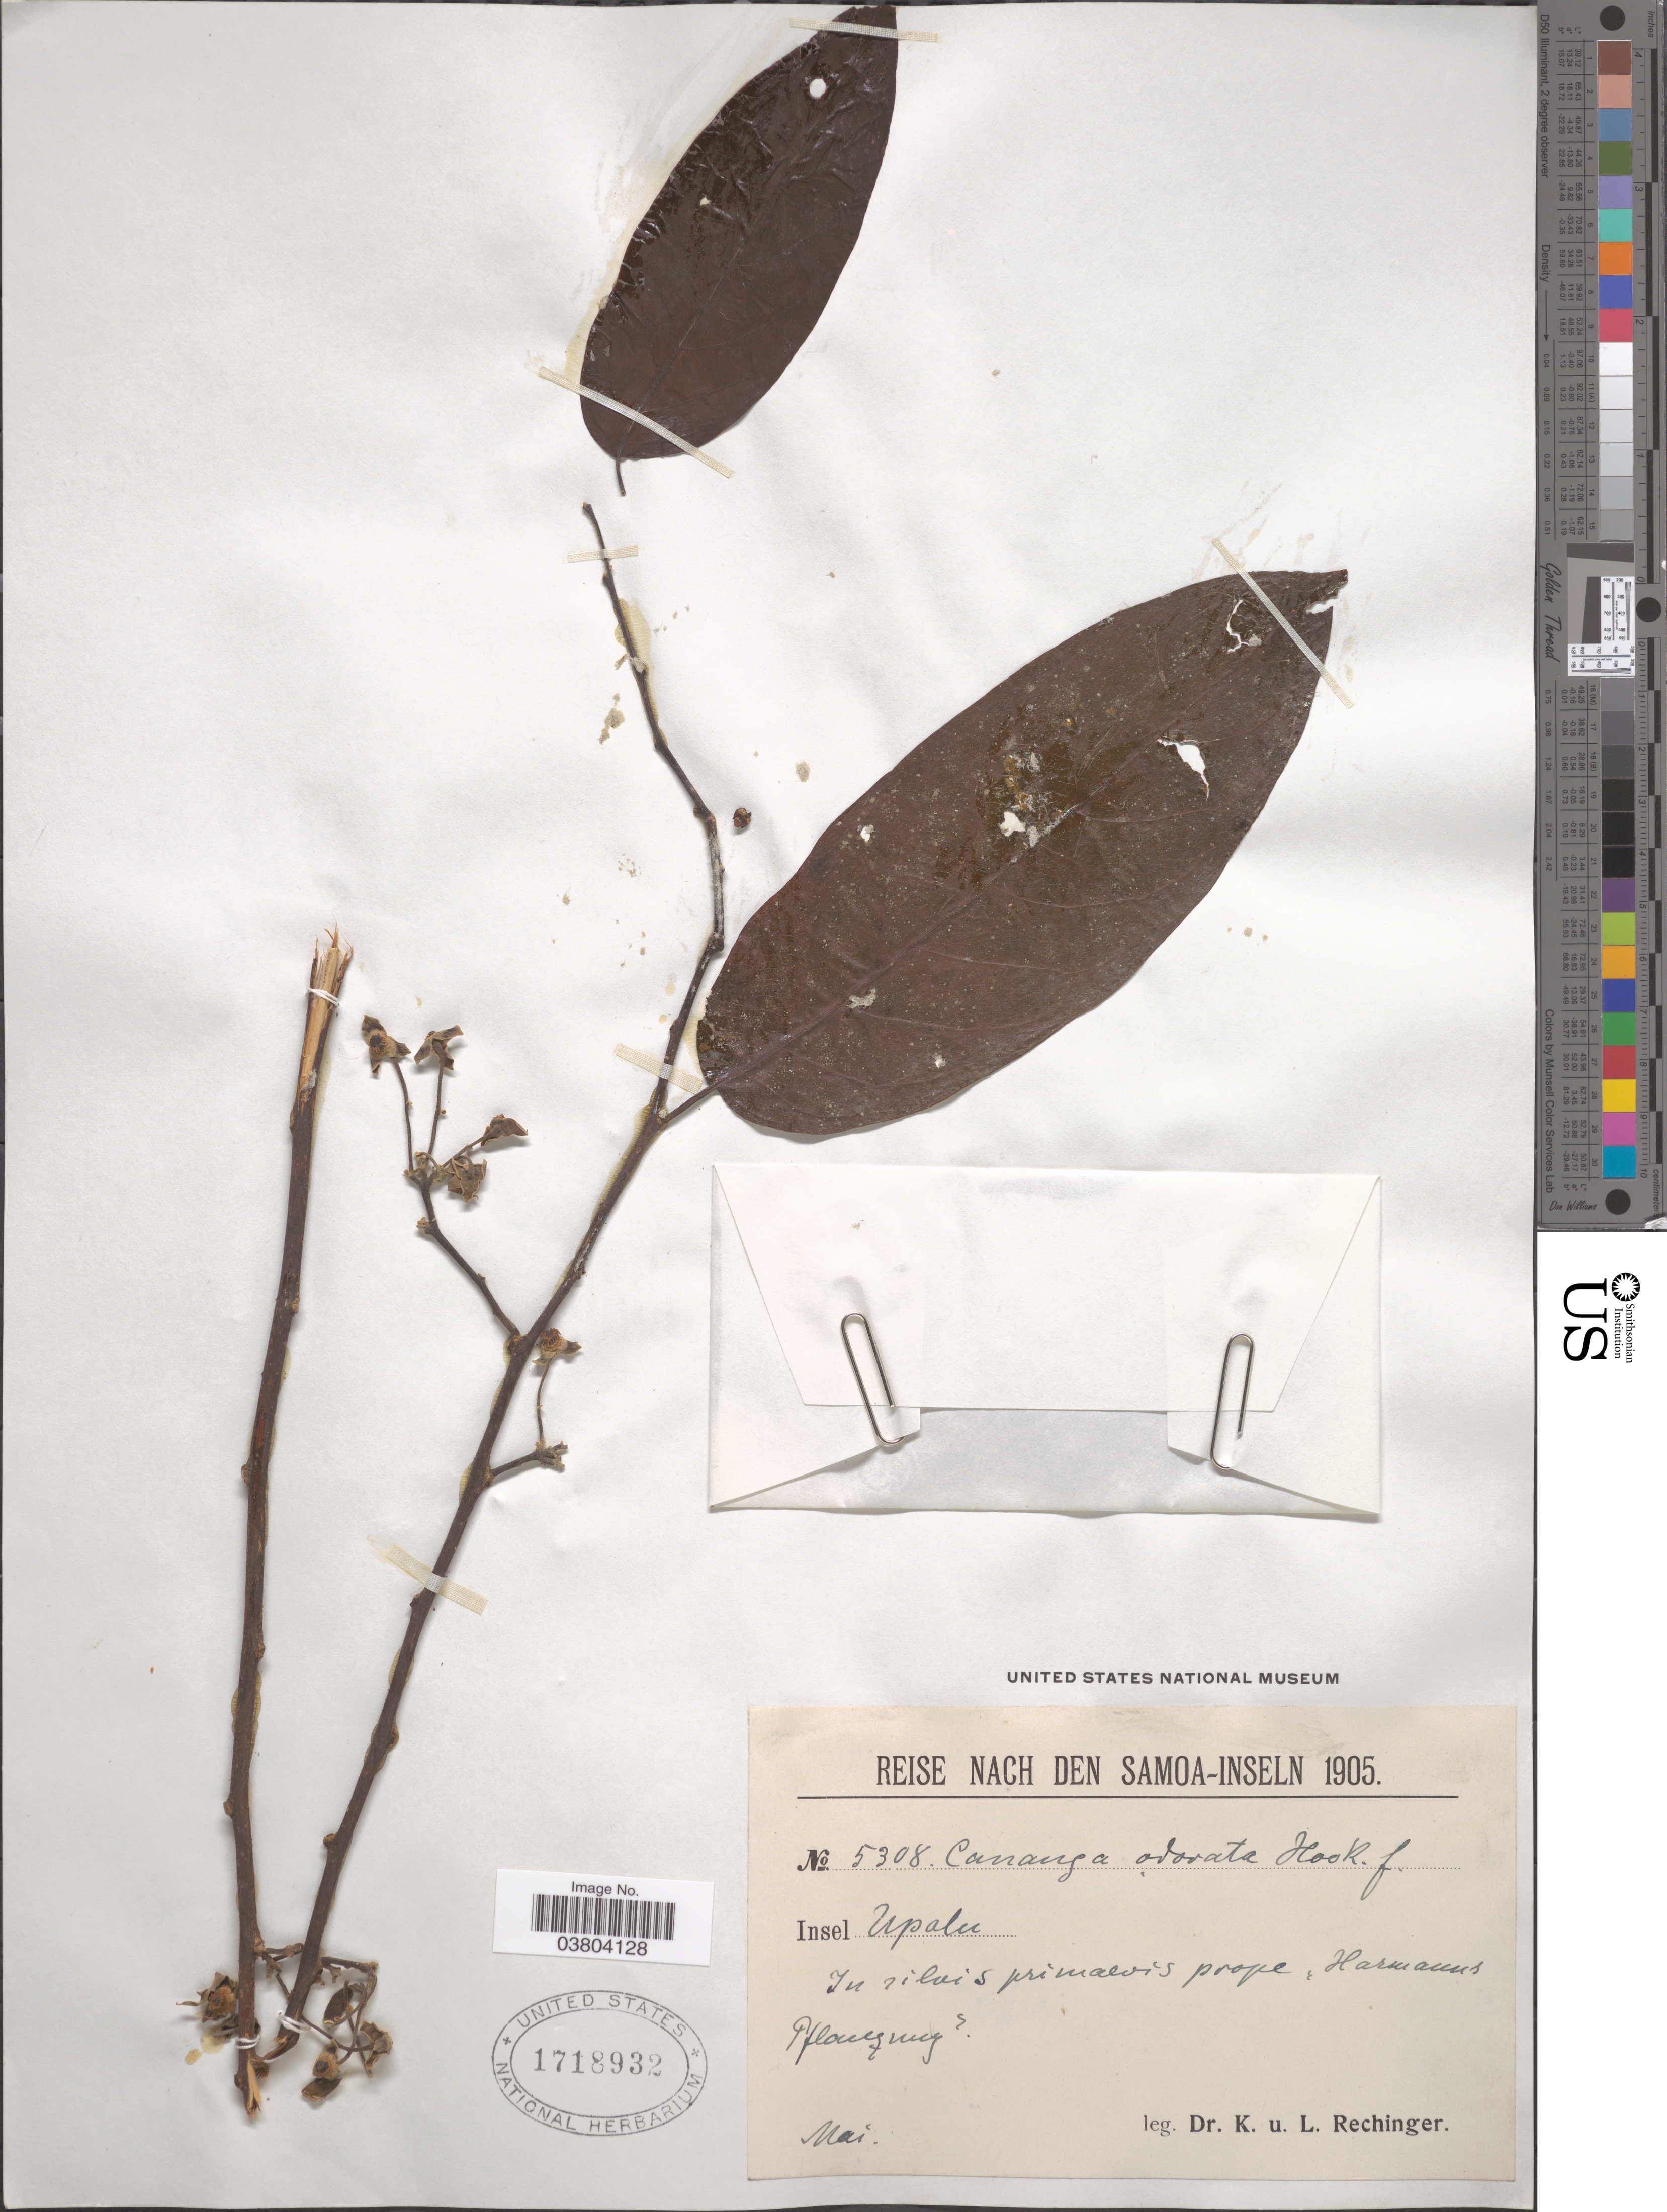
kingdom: Plantae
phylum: Tracheophyta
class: Magnoliopsida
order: Magnoliales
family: Annonaceae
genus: Cananga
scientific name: Cananga odorata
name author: (Lam.) Hook. f. & Thomson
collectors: K. Rechinger & L. Rechinger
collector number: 5308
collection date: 1905-05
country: Samoa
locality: Insel Upalu. In silvis primalvis prope, Harmanns Pfanzrug. [interpreted]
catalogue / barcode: US 1718932